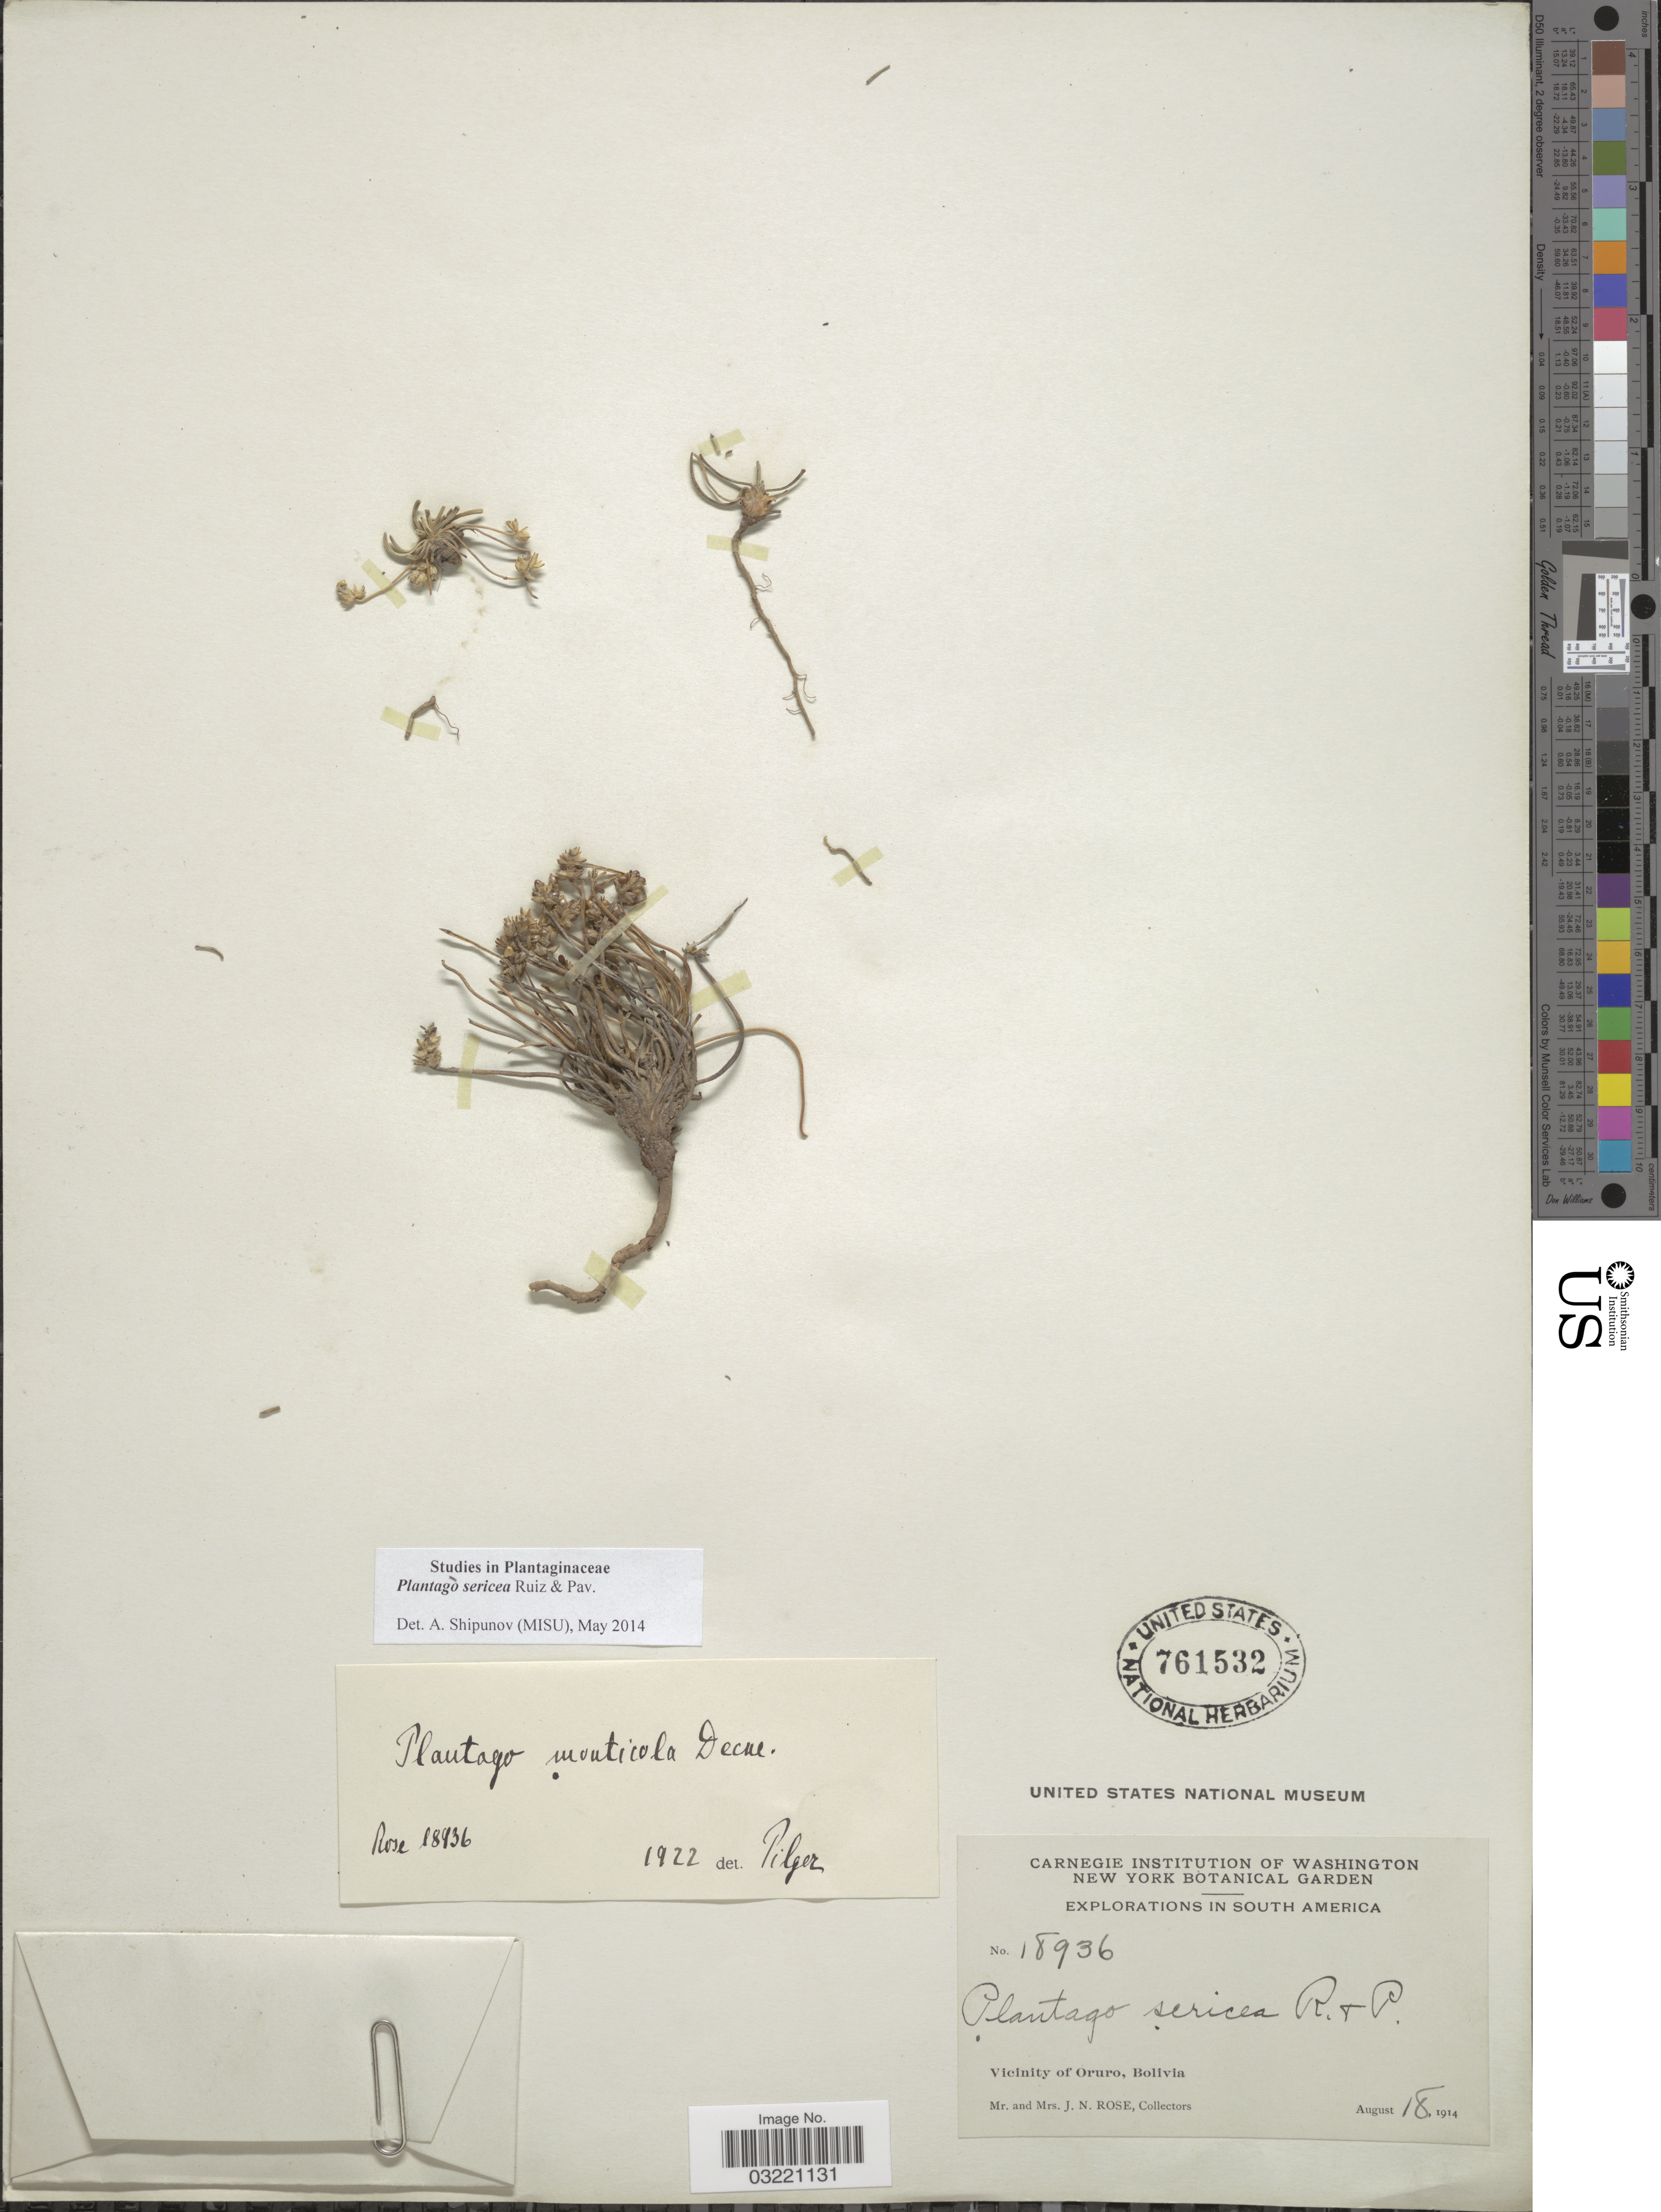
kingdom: Plantae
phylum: Tracheophyta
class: Magnoliopsida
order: Lamiales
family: Plantaginaceae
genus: Plantago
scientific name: Plantago sericea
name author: Ruiz & Pav.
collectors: J. N. Rose & L. B. Rose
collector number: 18936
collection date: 1914-08-18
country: Bolivia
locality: Vicinity of Oruro.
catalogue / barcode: US 761532